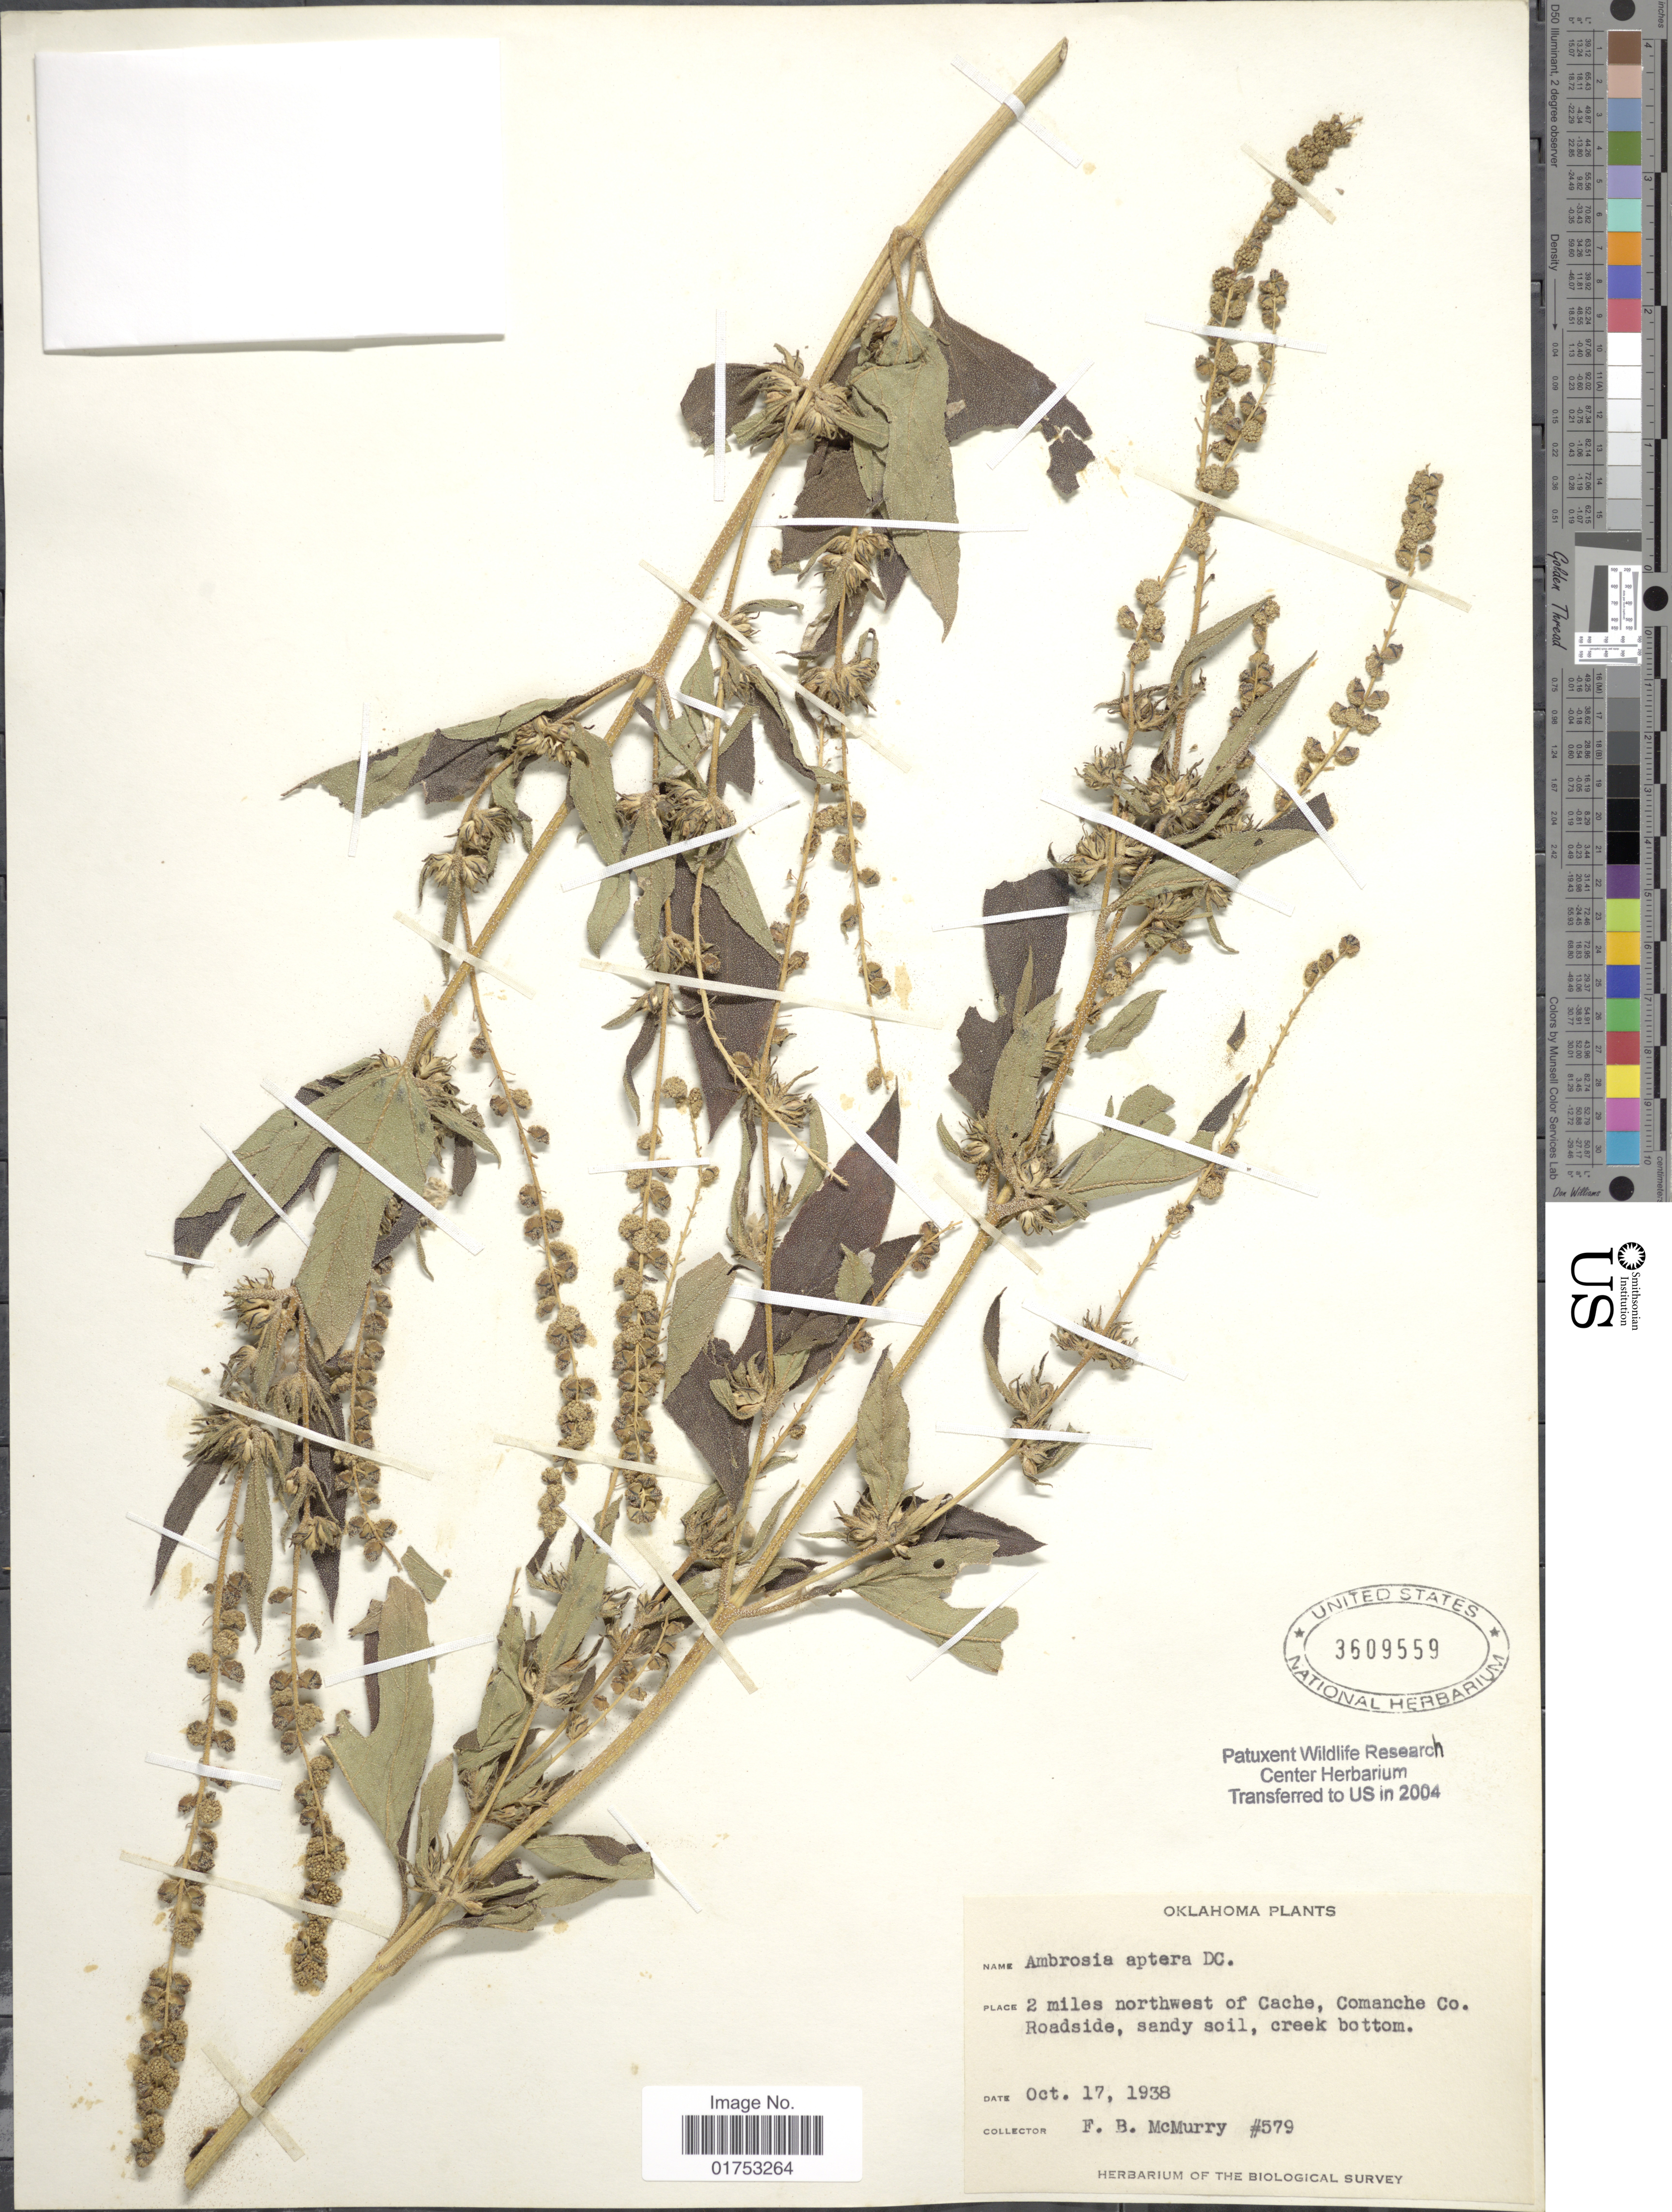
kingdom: Plantae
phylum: Tracheophyta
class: Magnoliopsida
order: Asterales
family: Asteraceae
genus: Ambrosia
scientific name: Ambrosia aptera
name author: (DC.) DC.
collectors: F. B. McMurry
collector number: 579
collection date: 1938-10-17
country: United States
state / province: Oklahoma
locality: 2 miles northwest of Cache, Comanche Co.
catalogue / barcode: US 3609559